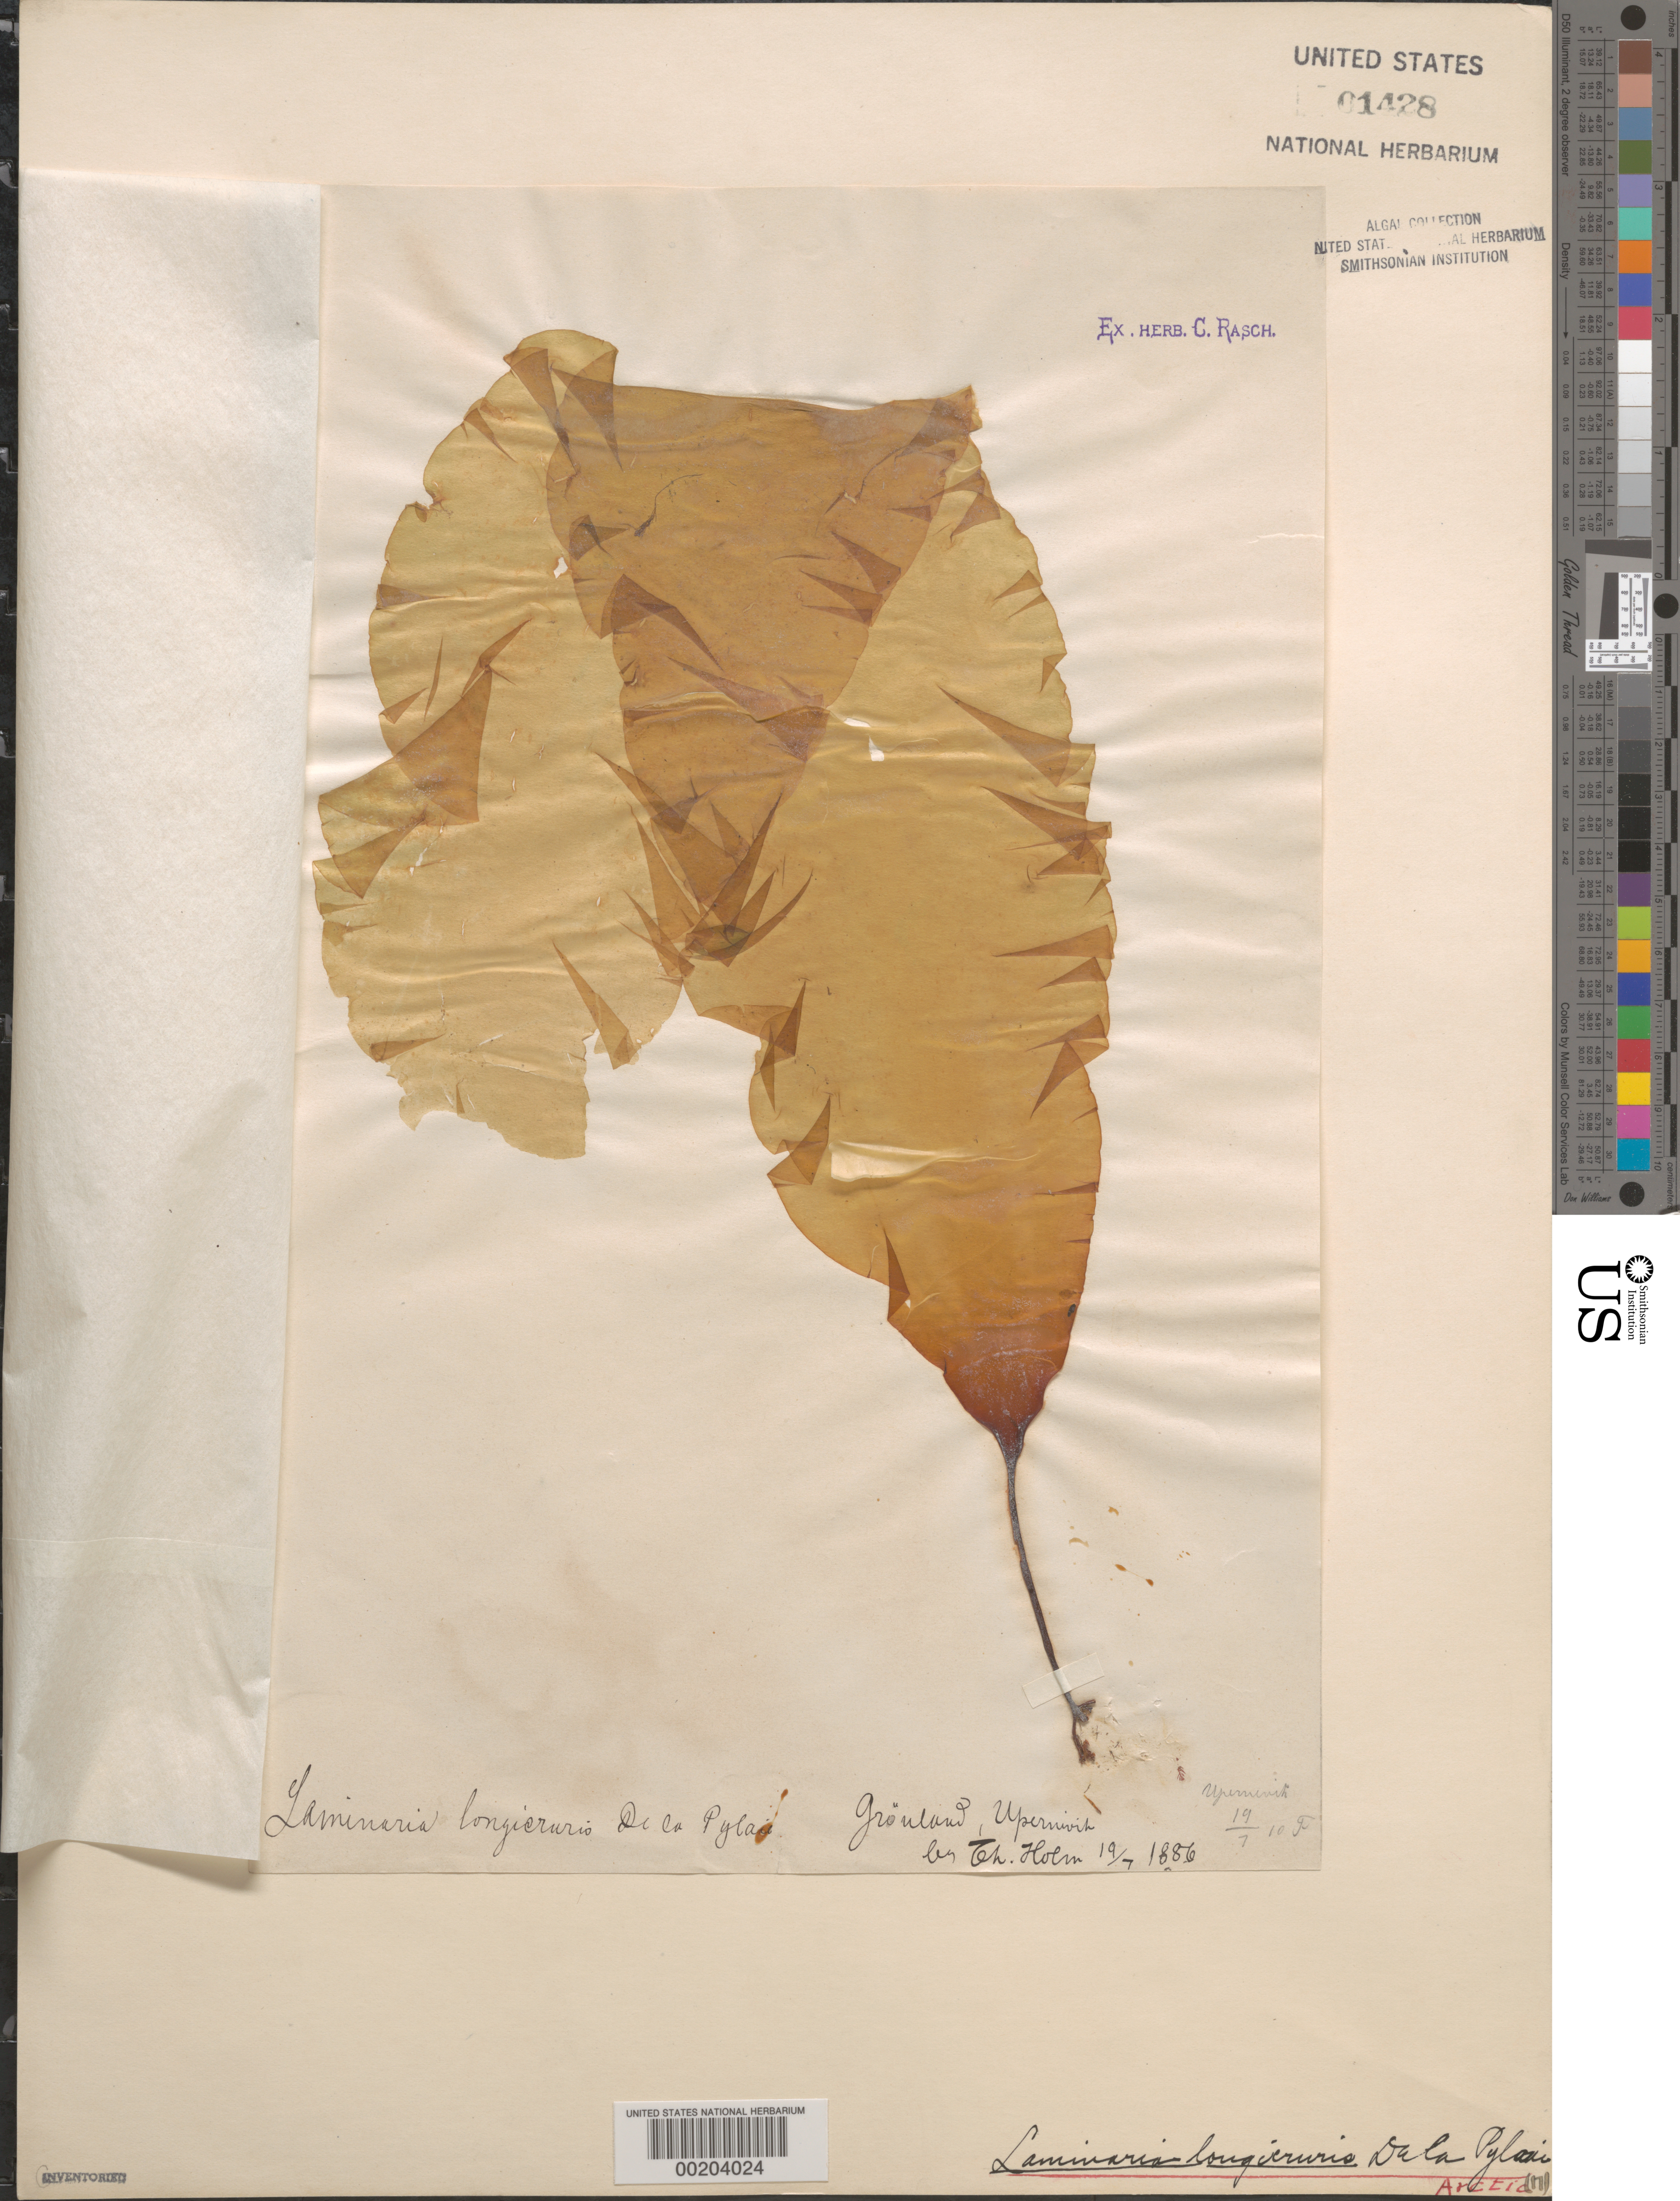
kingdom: Chromista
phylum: Ochrophyta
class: Phaeophyceae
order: Laminariales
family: Laminariaceae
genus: Saccharina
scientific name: Saccharina longicruris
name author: (Bach. Pyl.) Kuntze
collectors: T. Holm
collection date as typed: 19 Jul 1886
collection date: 1886-07-19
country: Greenland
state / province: Vestgronland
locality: Upernavik (upernivik), baffin bay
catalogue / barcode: US 1428